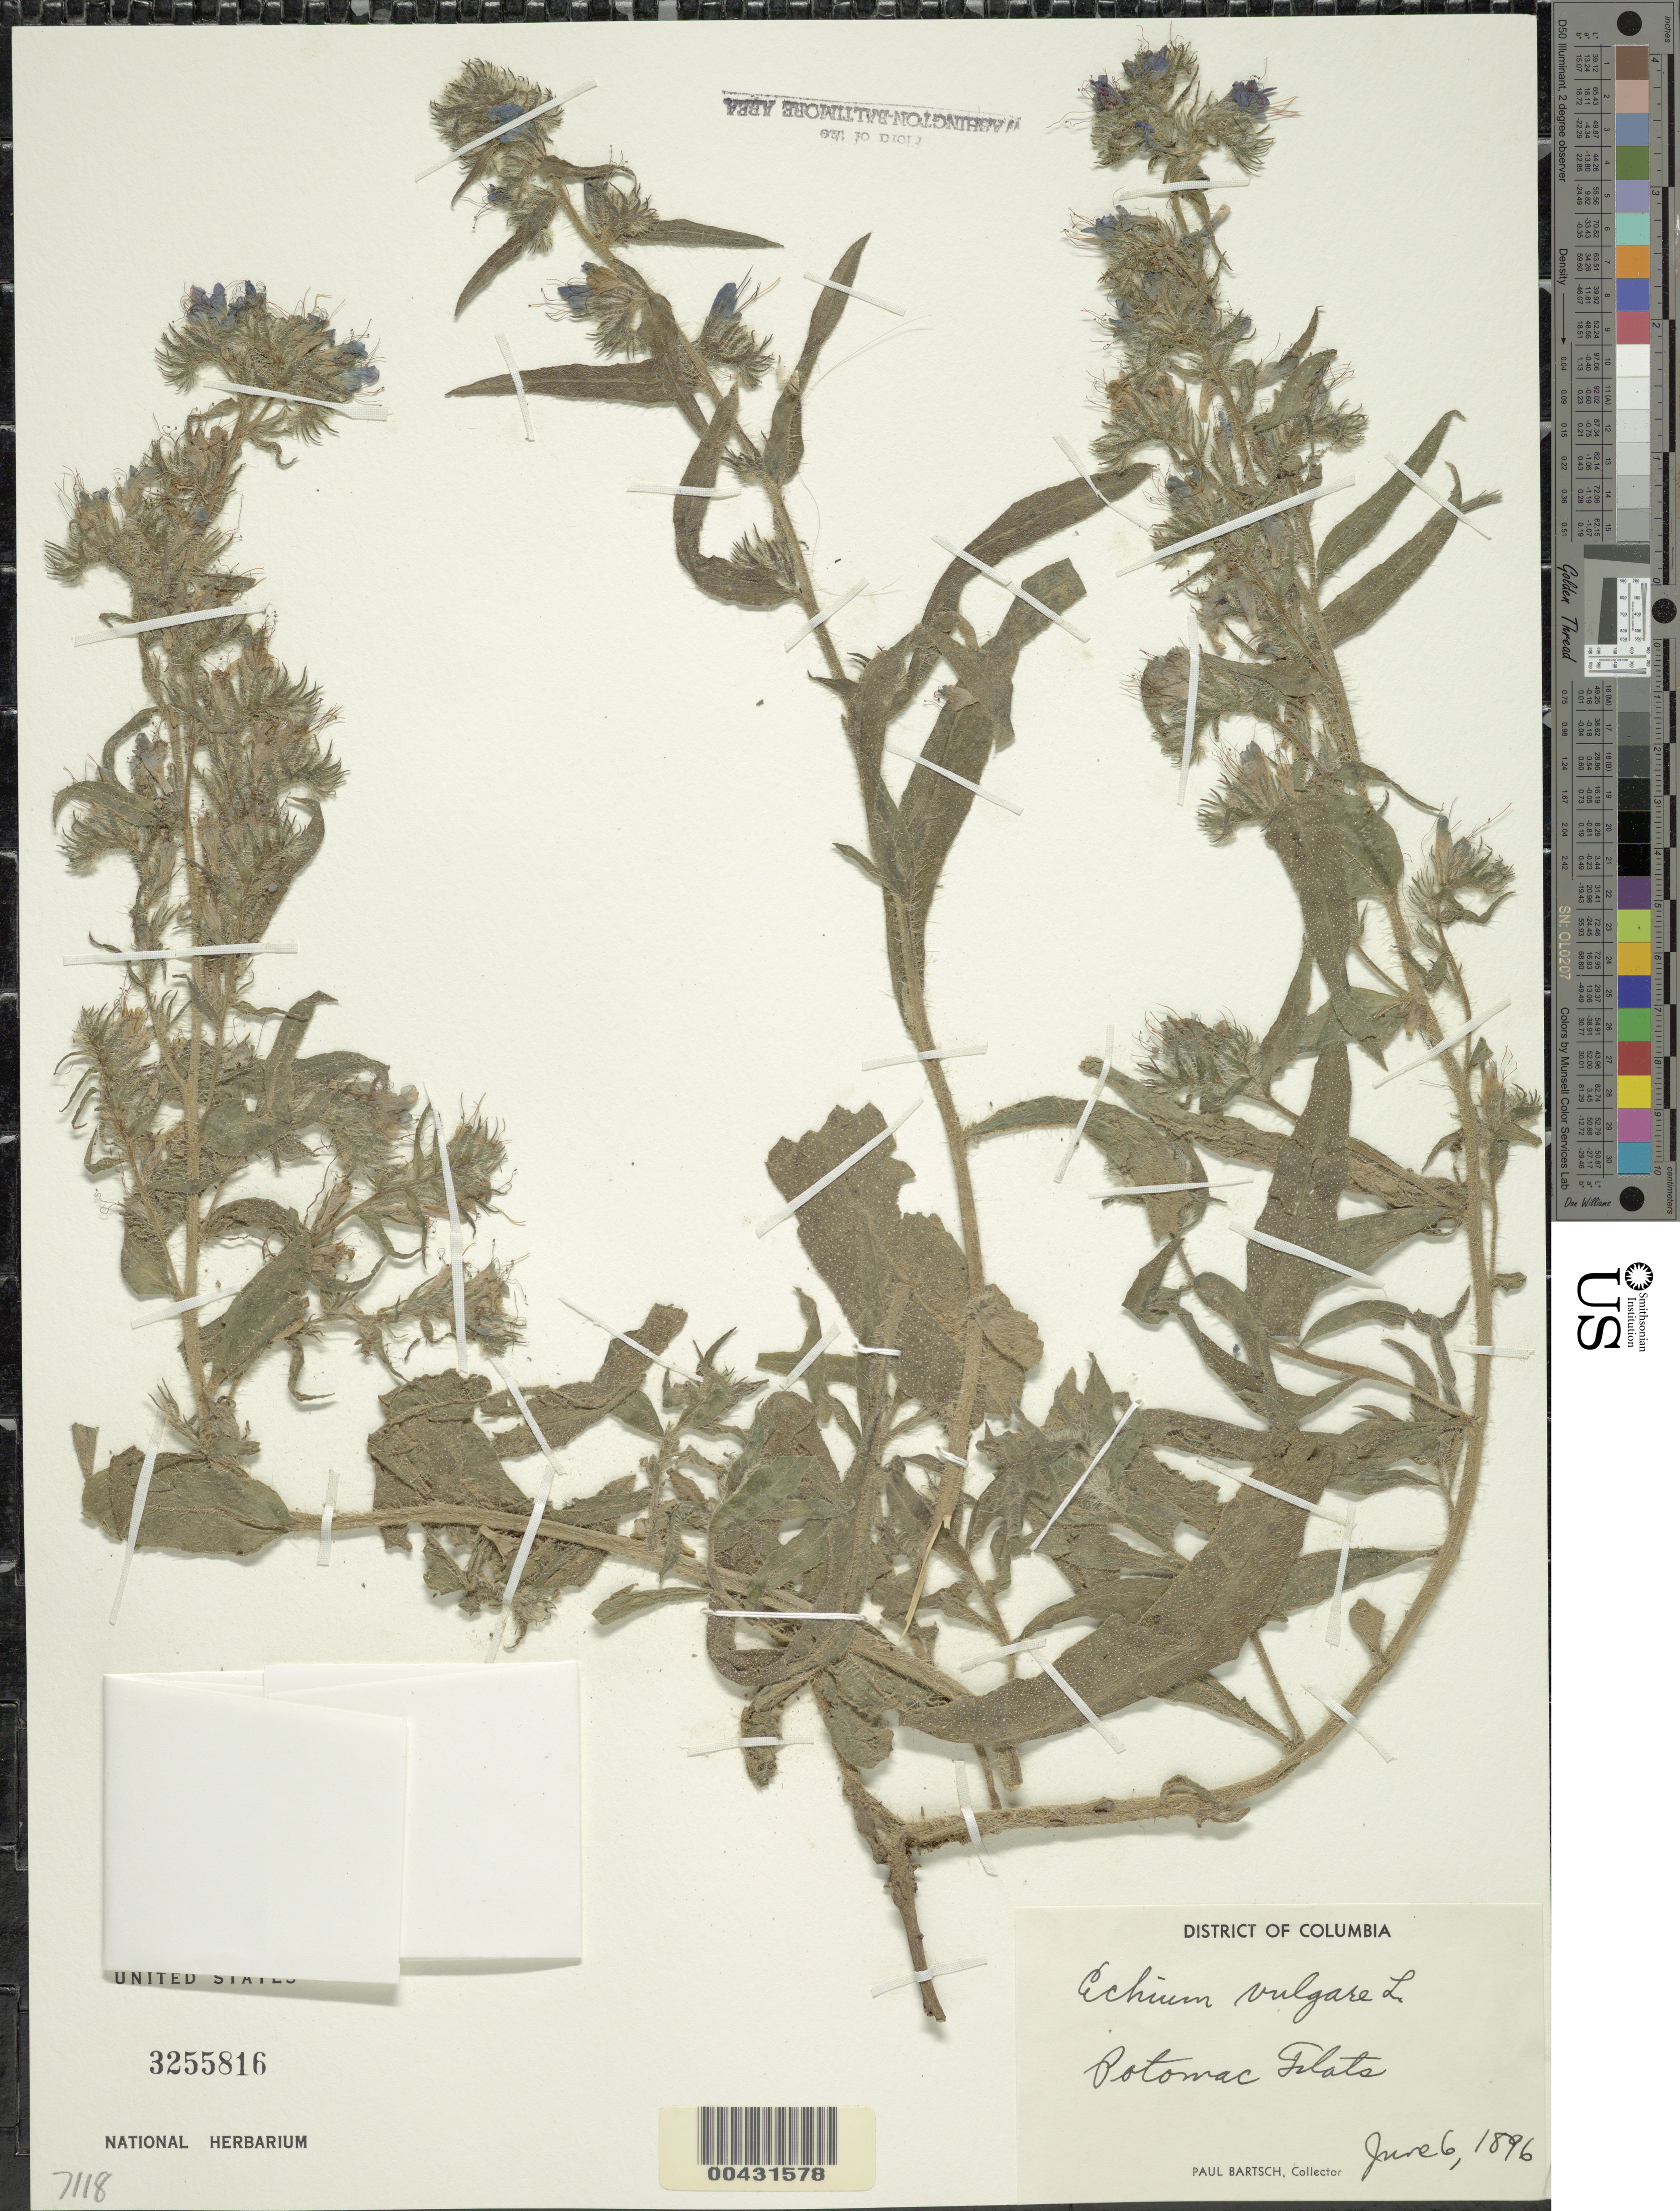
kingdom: Plantae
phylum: Tracheophyta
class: Magnoliopsida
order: Boraginales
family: Boraginaceae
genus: Echium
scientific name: Echium vulgare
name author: L.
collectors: P. Bartsch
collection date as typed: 06 Jun 1896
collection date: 1896-06-06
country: United States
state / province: District of Columbia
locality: Potomac flats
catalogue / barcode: US 3255816